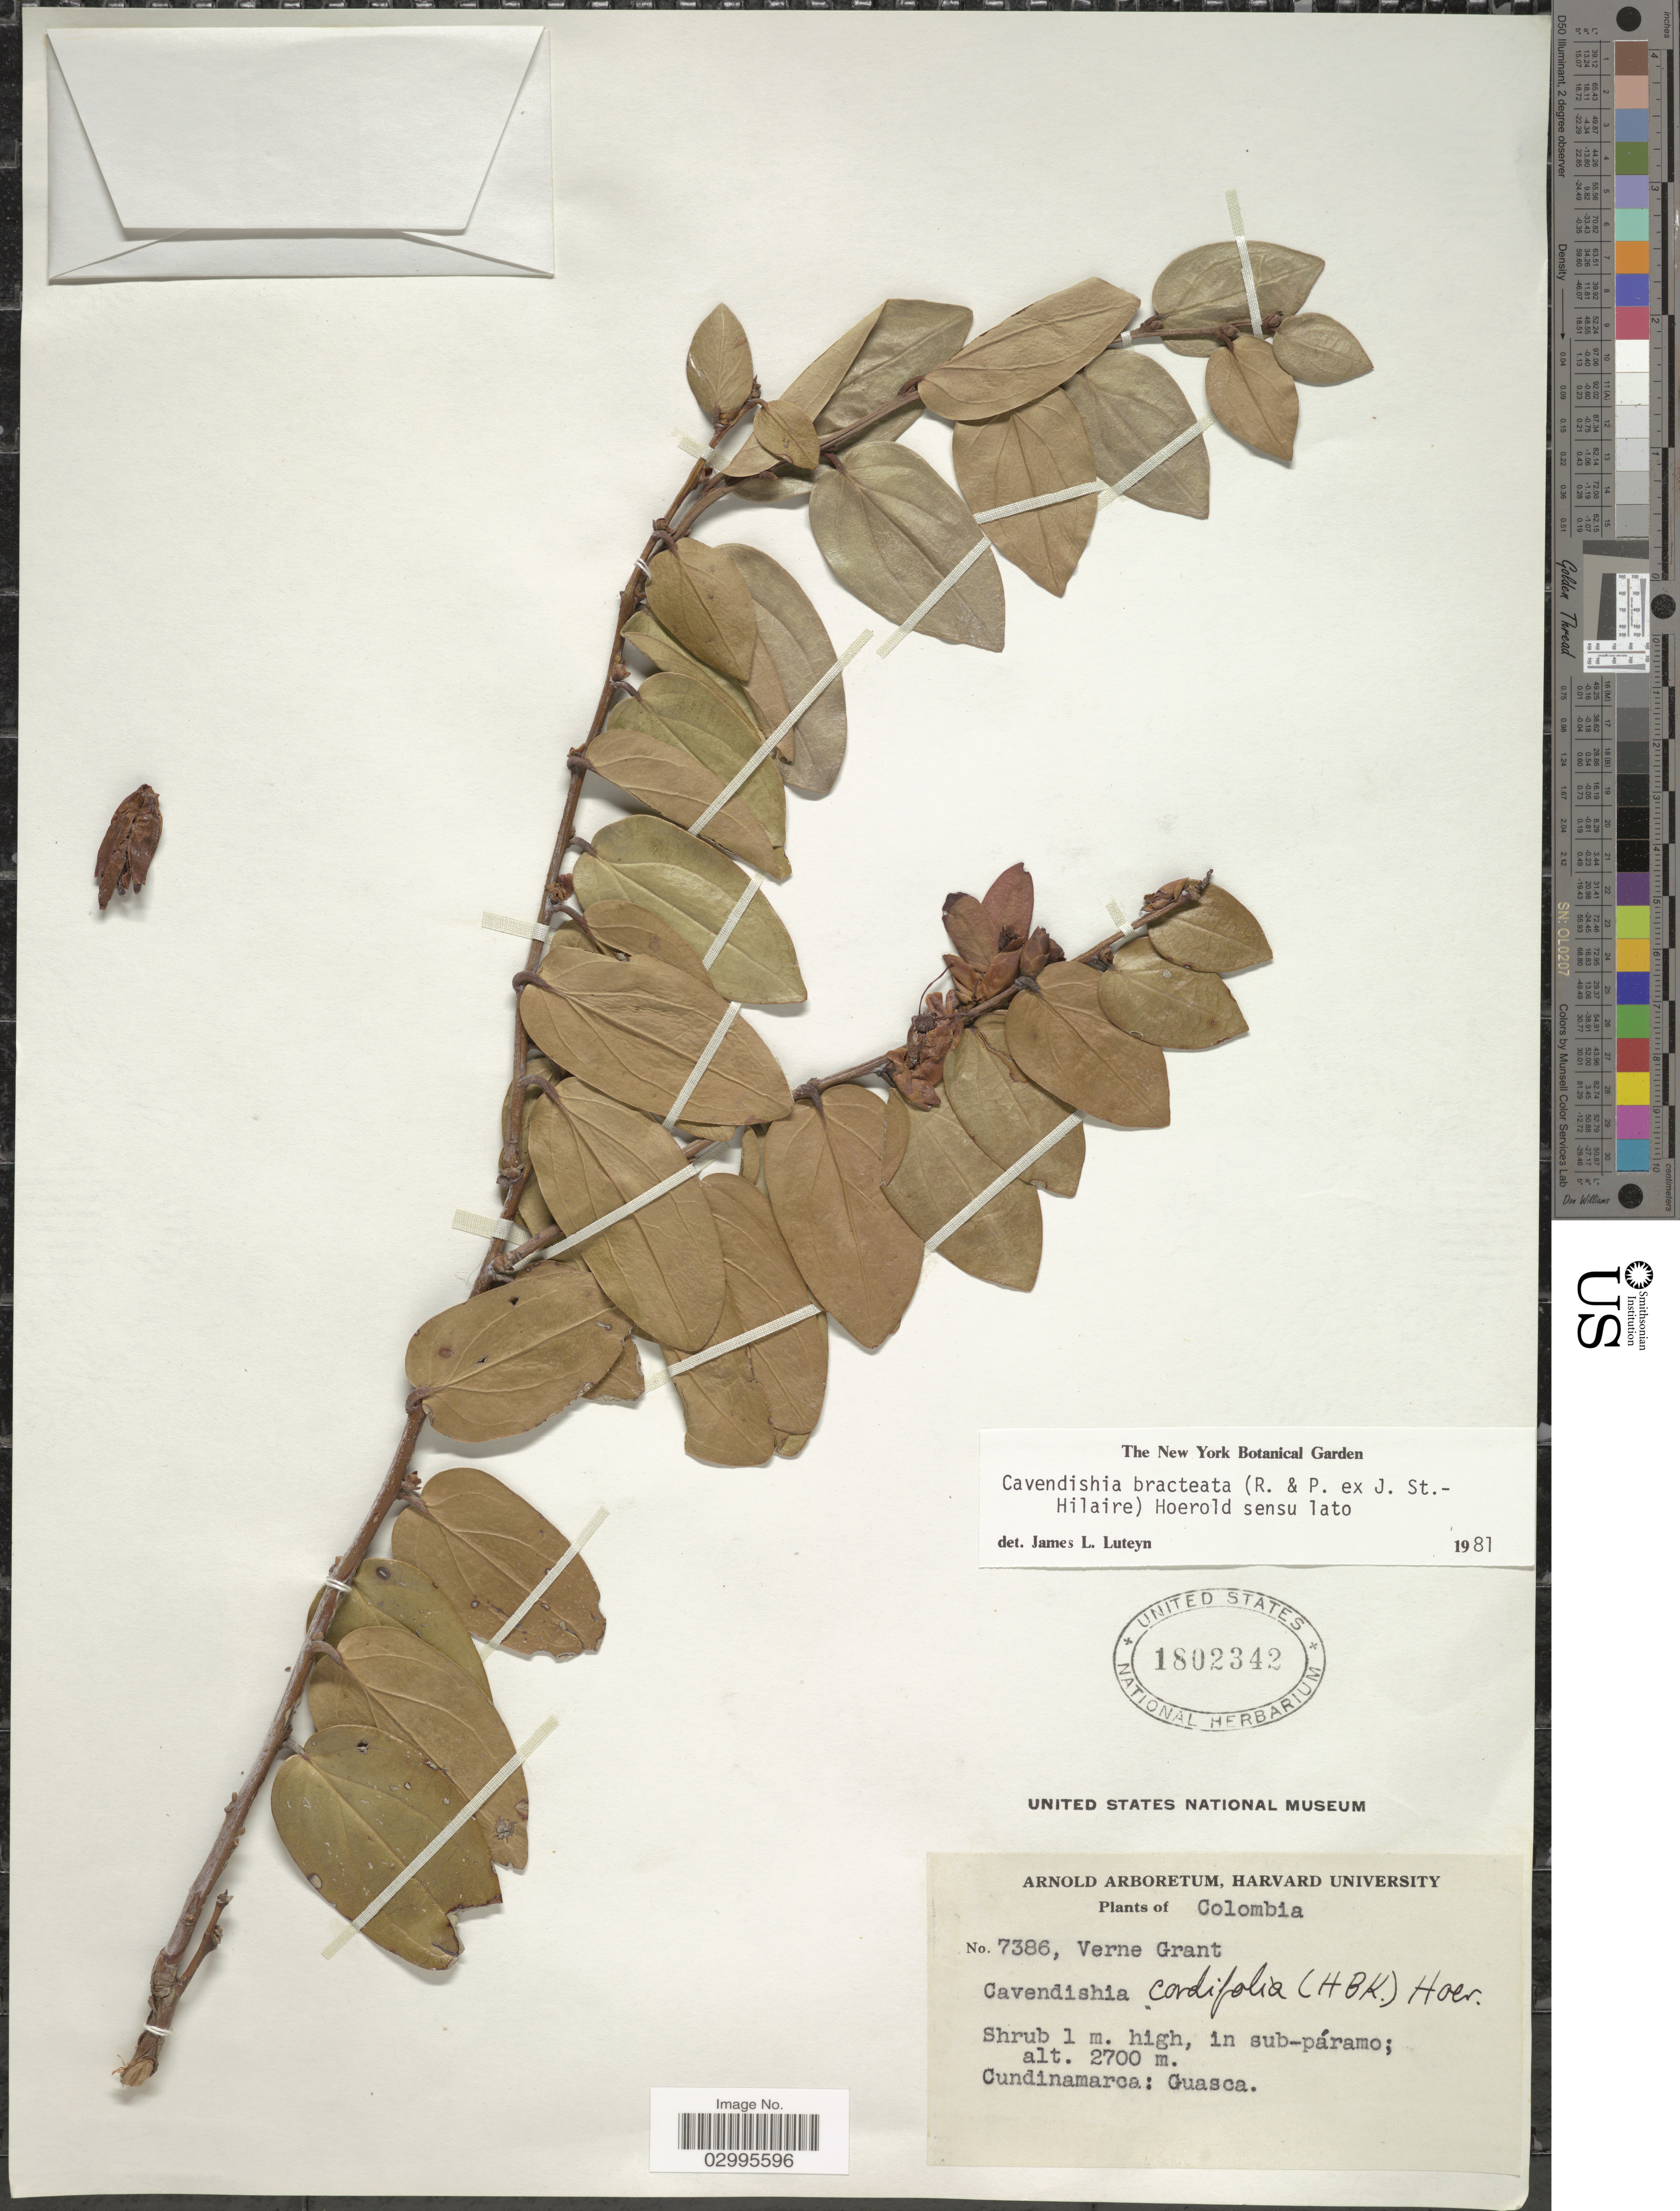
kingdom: Plantae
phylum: Tracheophyta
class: Magnoliopsida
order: Ericales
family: Ericaceae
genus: Cavendishia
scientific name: Cavendishia bracteata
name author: (Ruiz & Pav. ex J. St.-Hil.) Hoerold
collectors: V. E. Grant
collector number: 7386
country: Colombia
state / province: Cundinamarca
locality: Guasca.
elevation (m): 2700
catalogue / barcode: US 1802342